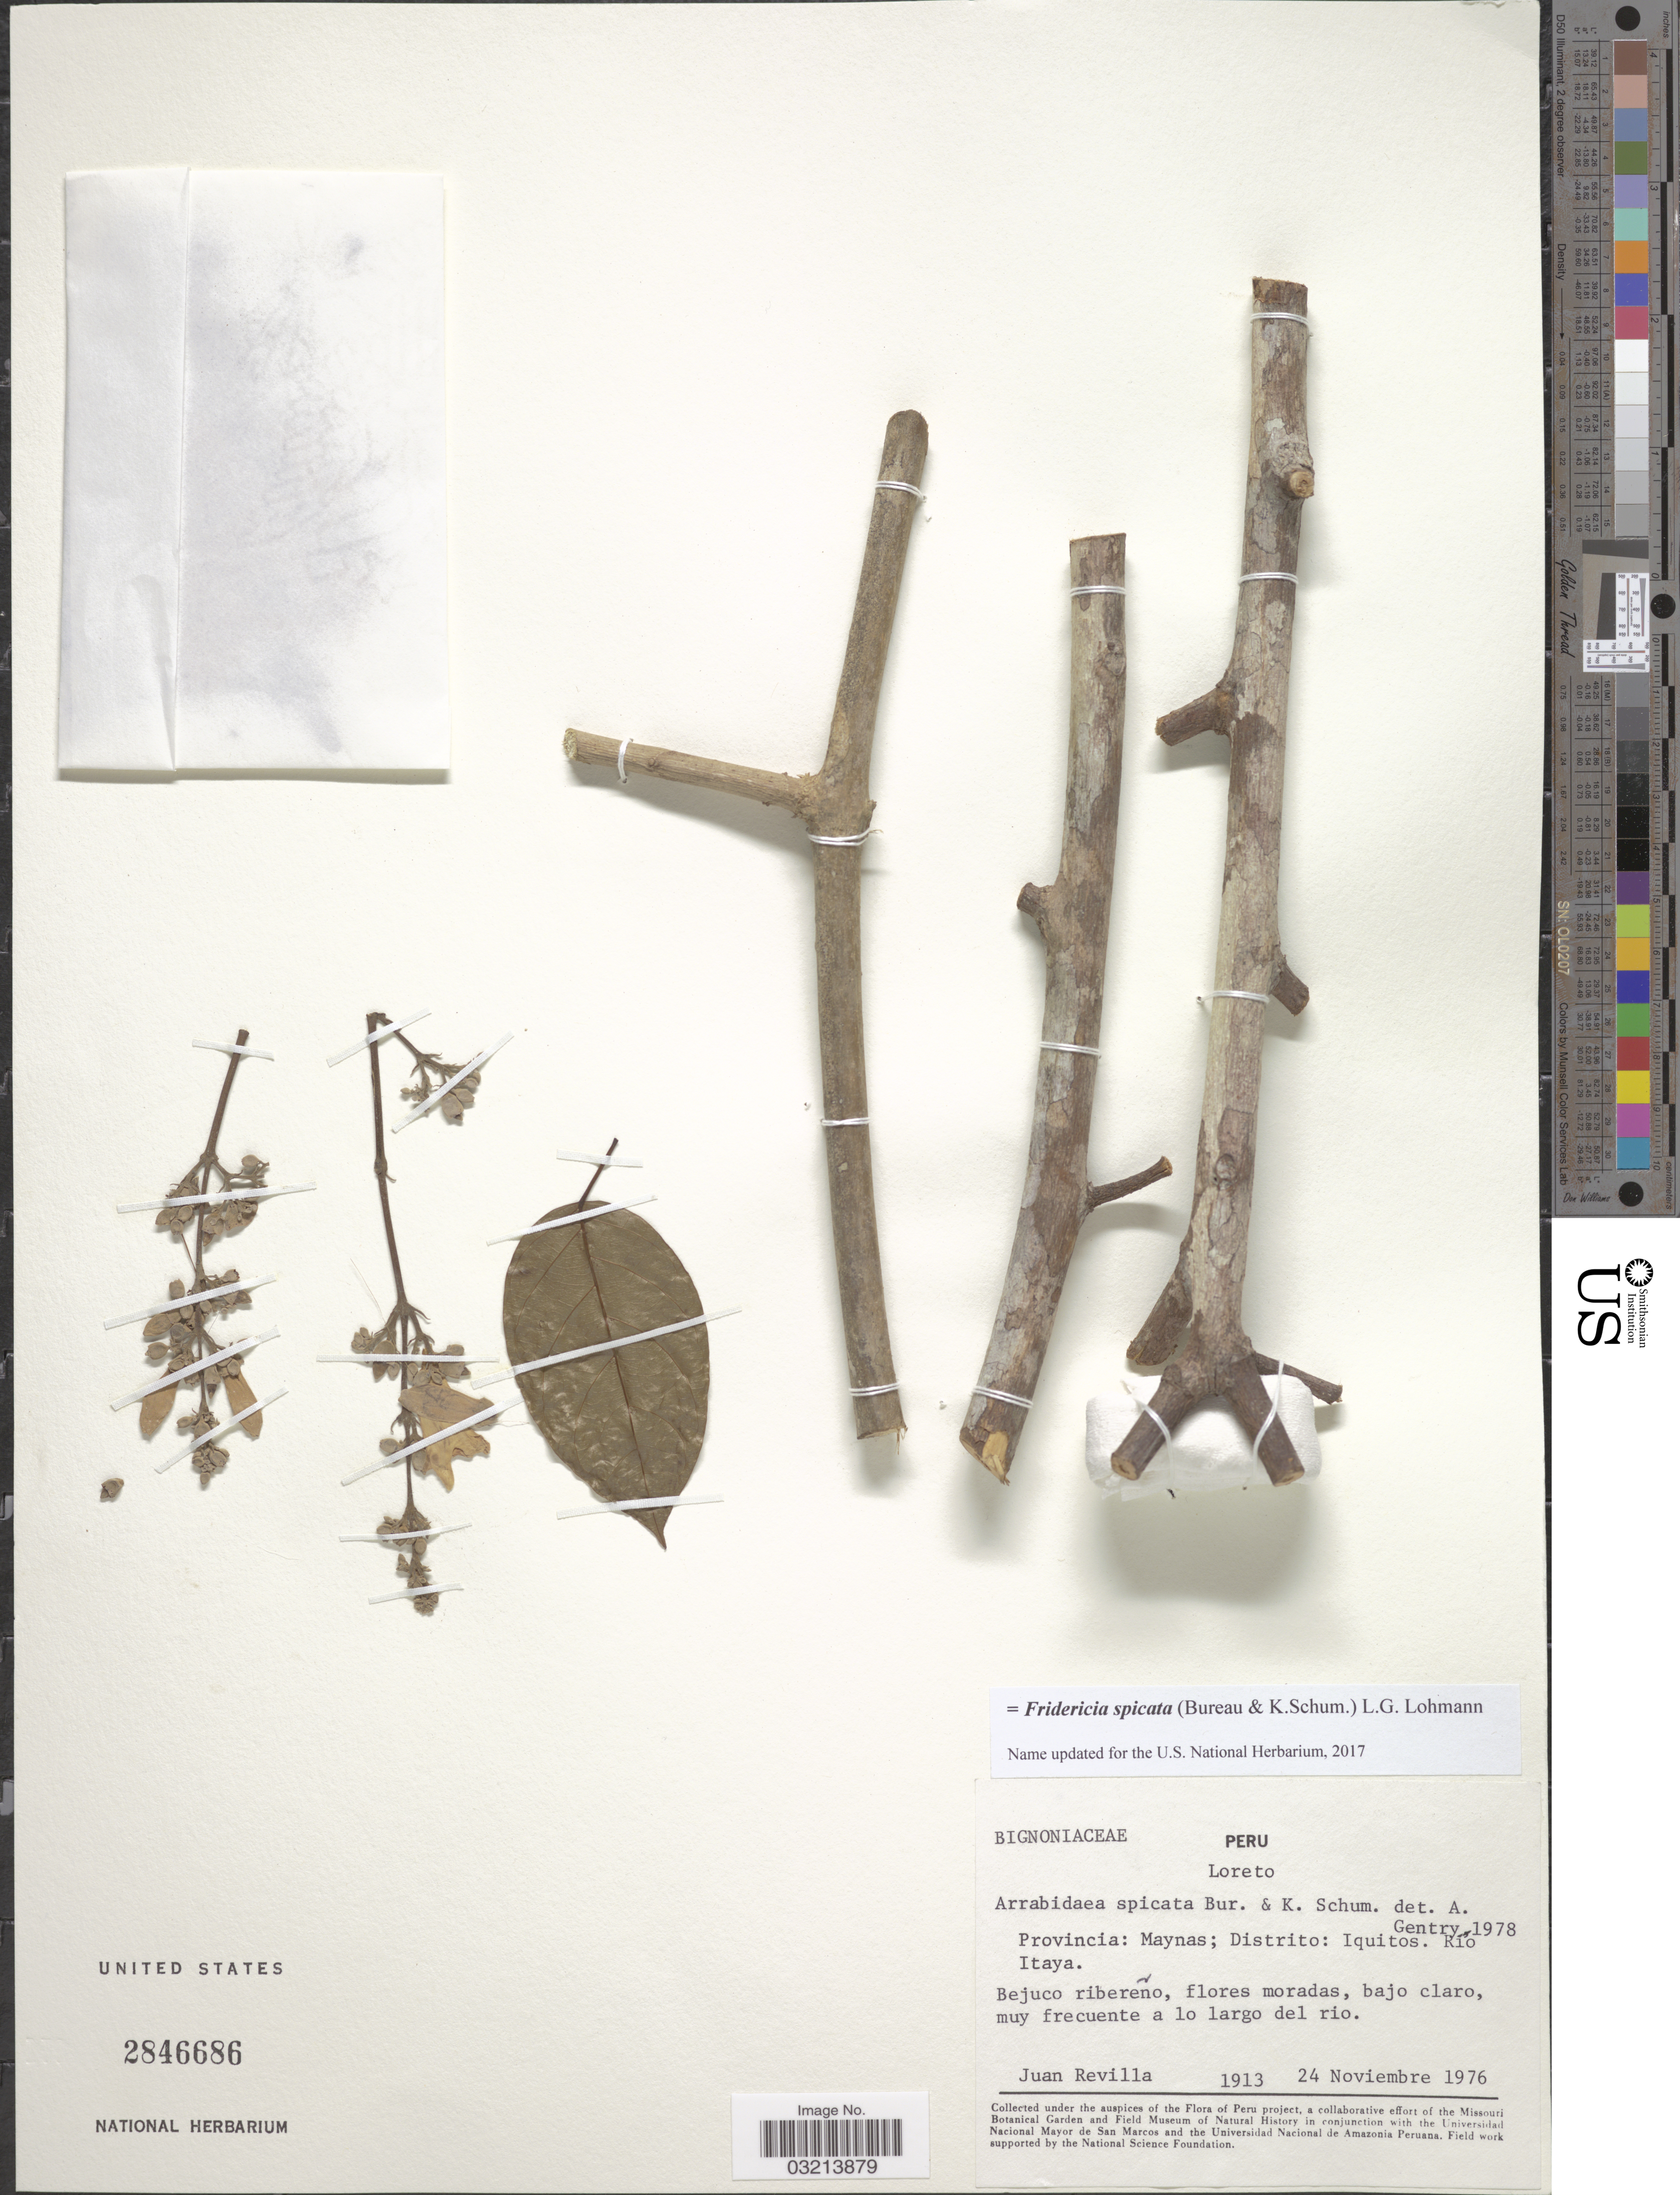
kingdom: Plantae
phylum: Tracheophyta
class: Magnoliopsida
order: Lamiales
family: Bignoniaceae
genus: Fridericia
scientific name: Fridericia spicata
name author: (Bureau & K. Schum.) L.G. Lohmann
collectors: J. Revilla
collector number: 1913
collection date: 1976-11-24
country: Peru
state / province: Loreto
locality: Provincia: Maynas; Distrito: Iquitos. Río Itaya.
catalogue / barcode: US 2846686